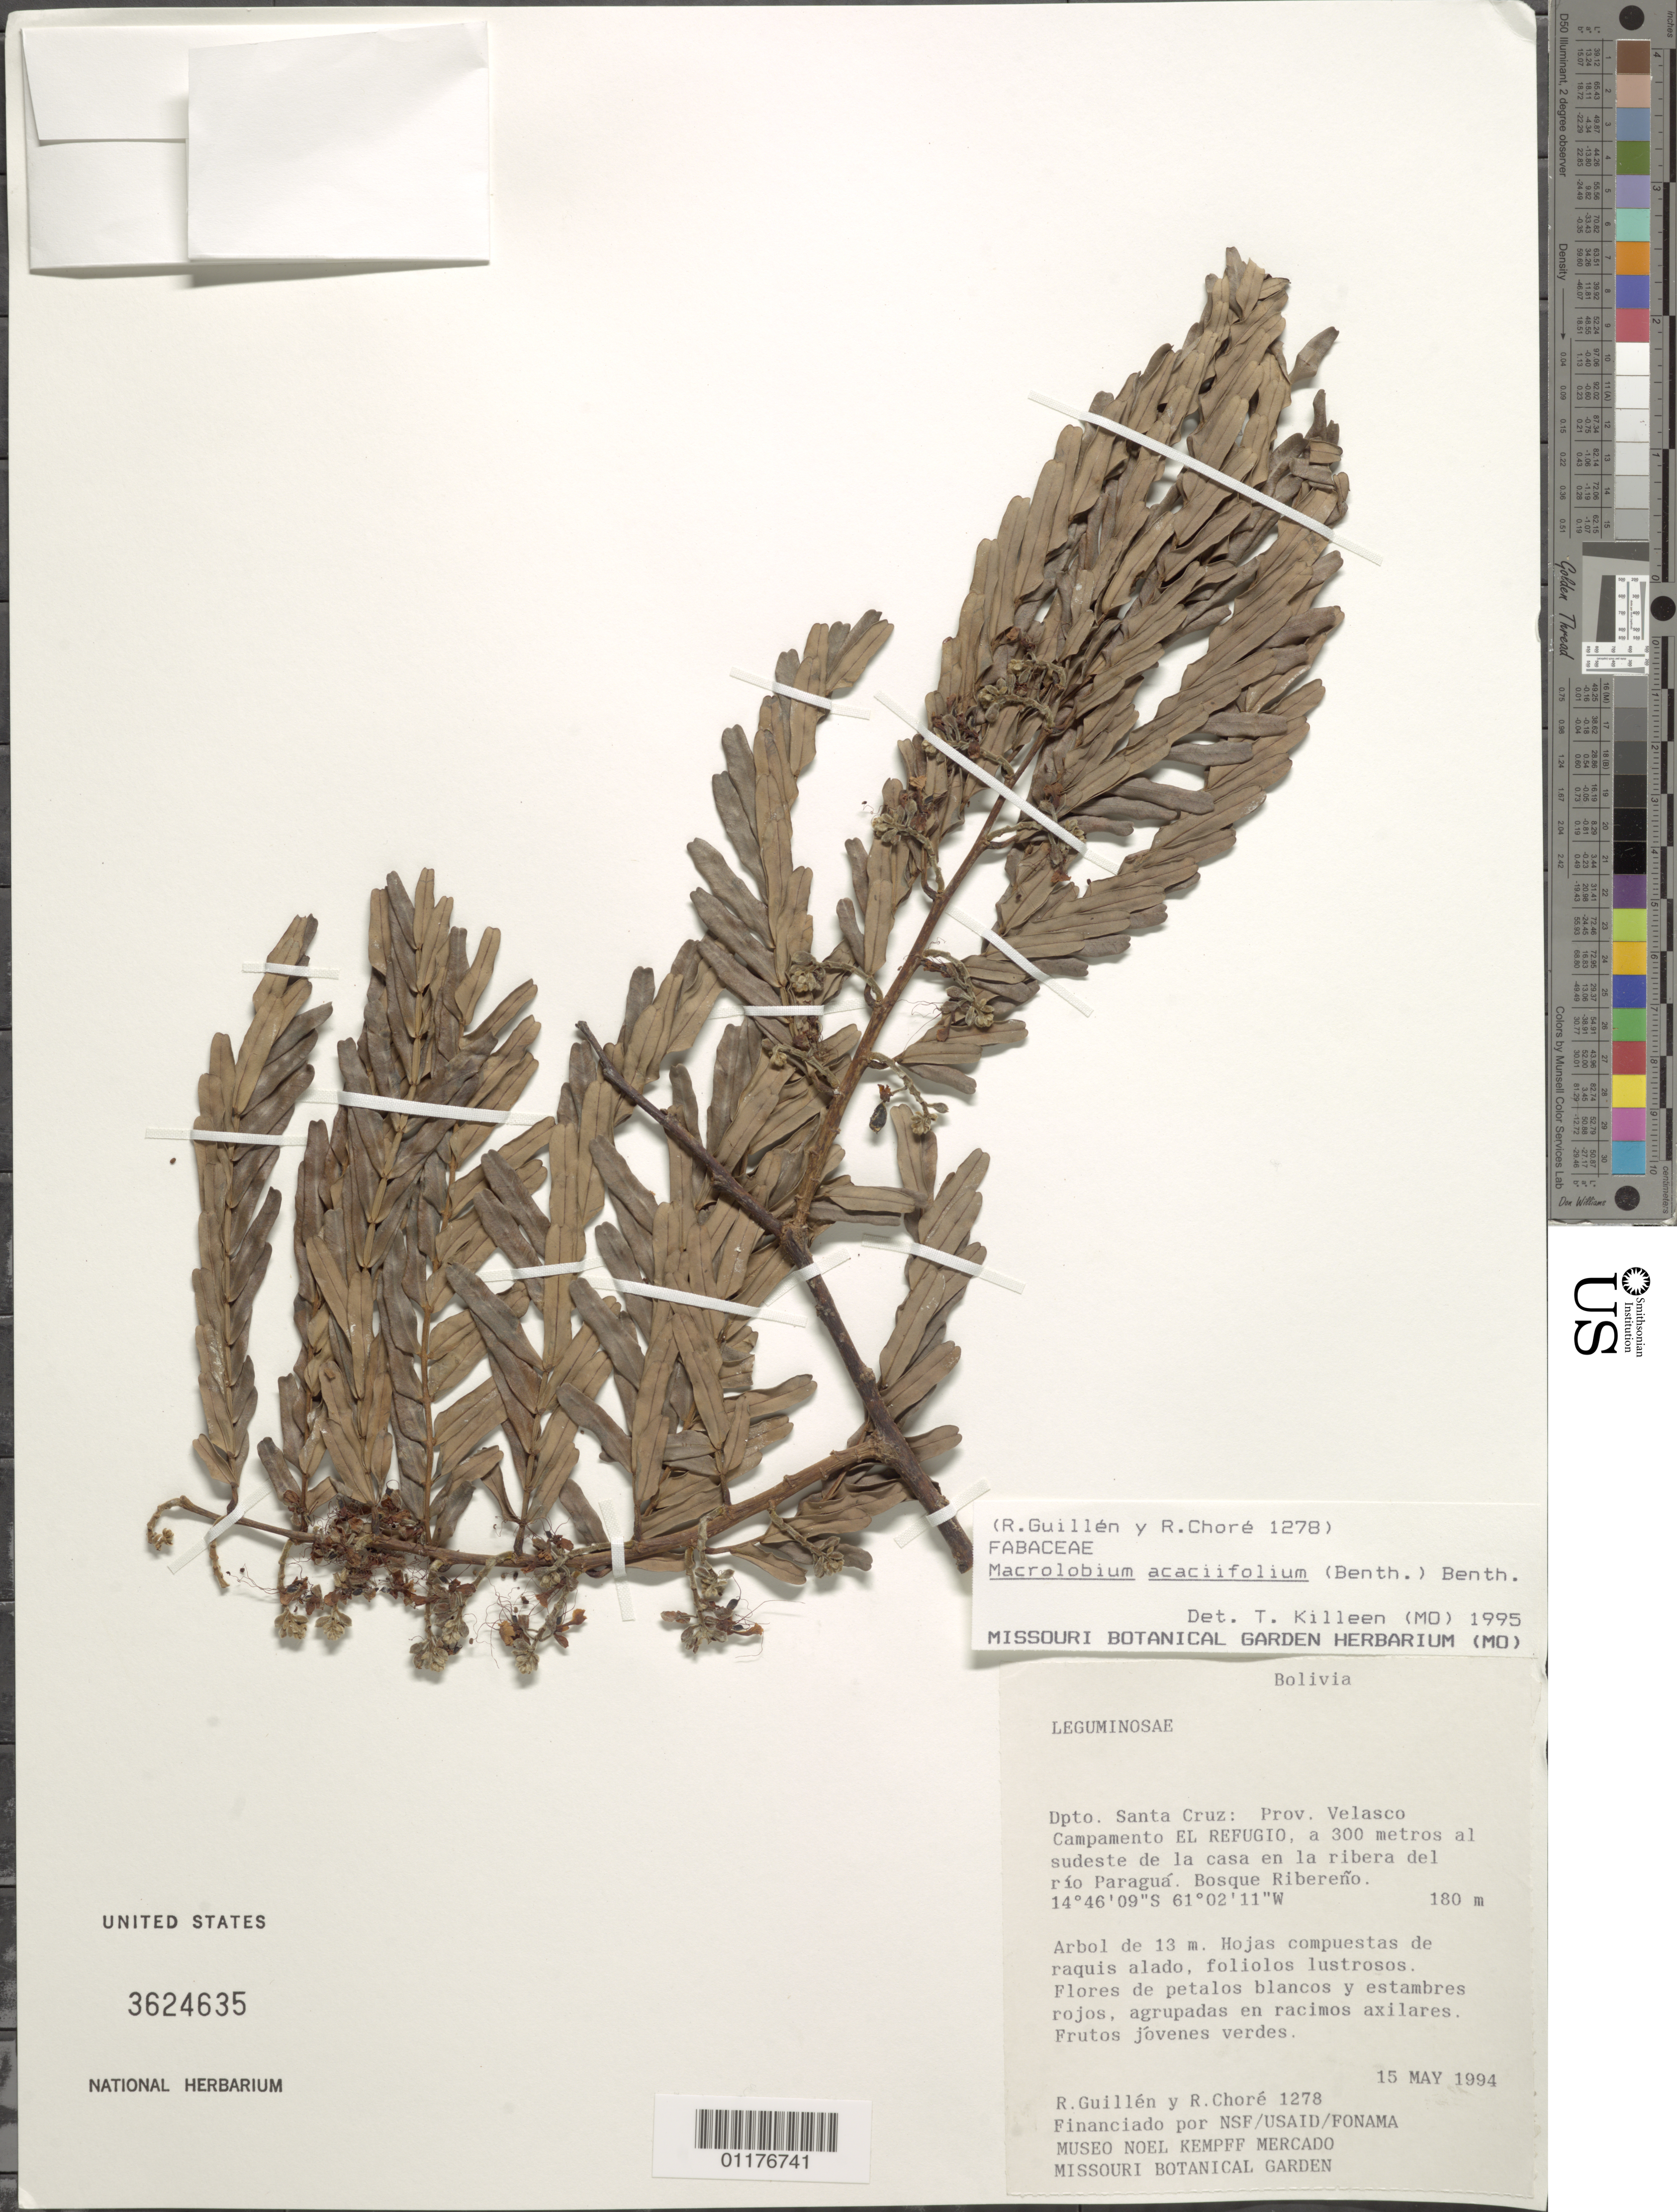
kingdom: Plantae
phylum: Tracheophyta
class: Magnoliopsida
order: Fabales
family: Fabaceae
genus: Macrolobium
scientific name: Macrolobium acaciifolium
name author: (Benth.) Benth.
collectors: R. Guillén V. & R. Choré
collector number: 1278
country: Bolivia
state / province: Santa Cruz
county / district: Velasco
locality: Campamento El Refugio, Rio paragua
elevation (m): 180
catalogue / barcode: US 3624635